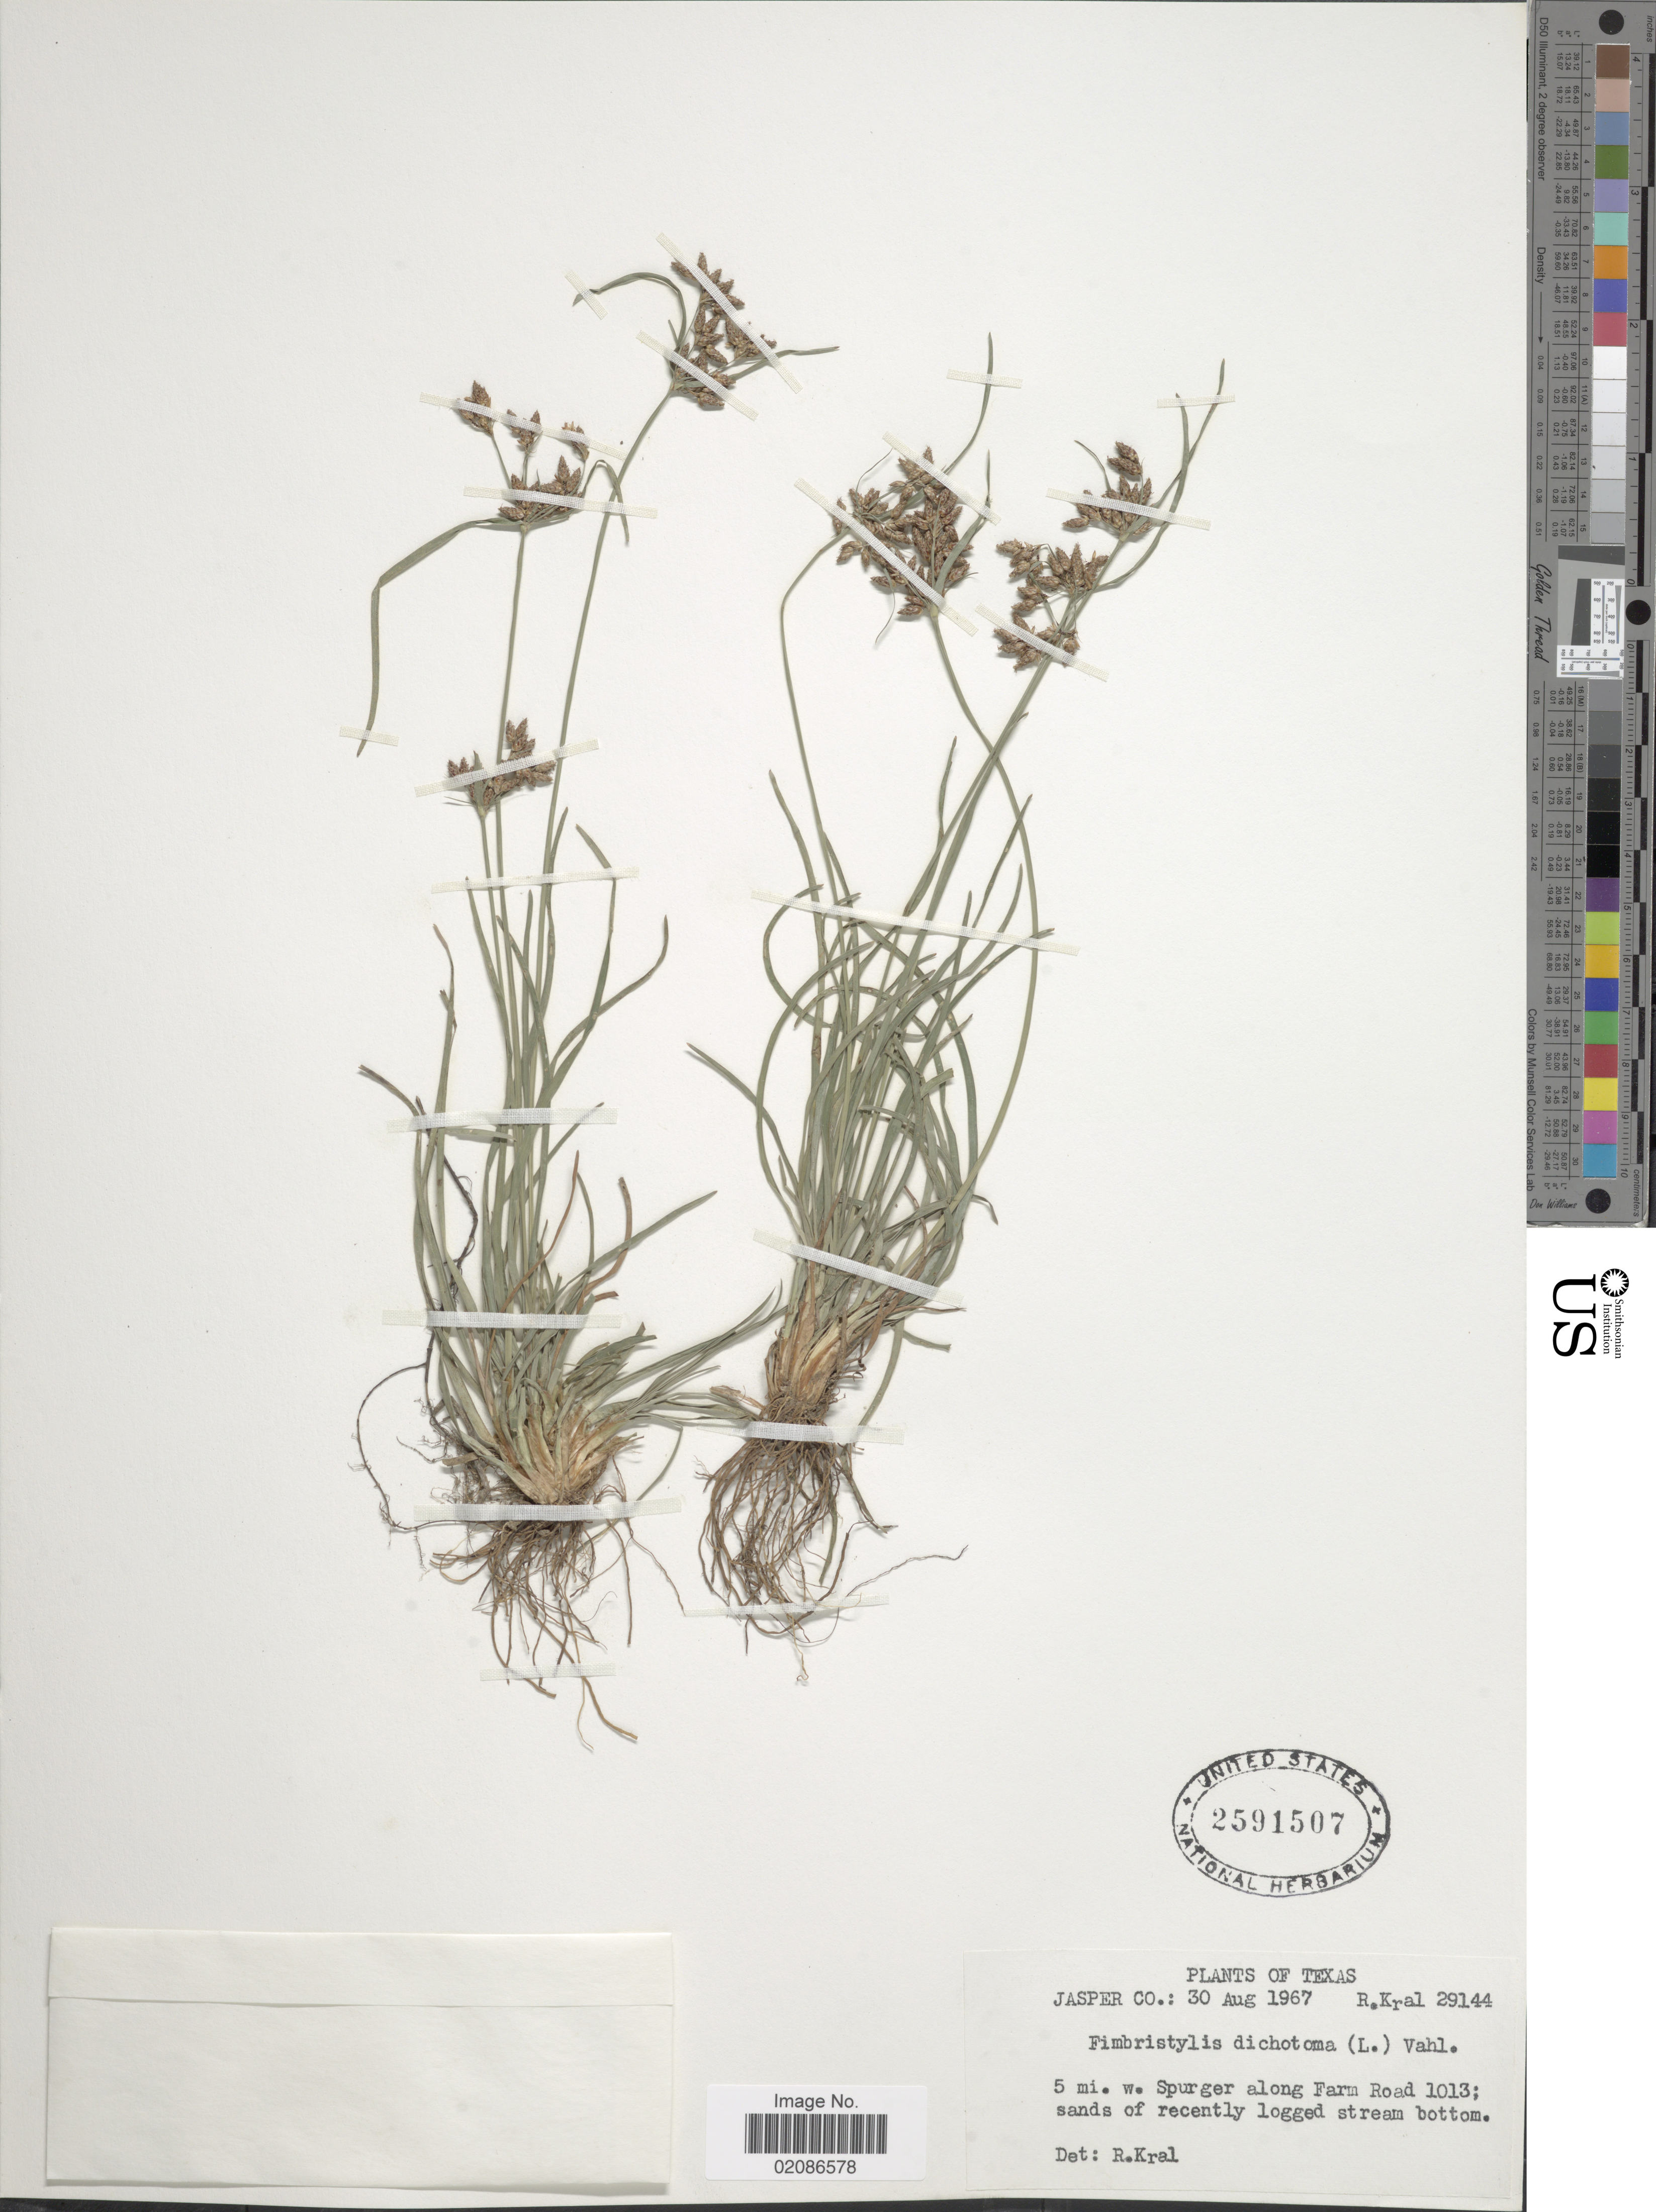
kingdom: Plantae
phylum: Tracheophyta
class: Liliopsida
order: Poales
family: Cyperaceae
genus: Fimbristylis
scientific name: Fimbristylis dichotoma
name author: (L.) Vahl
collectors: R. Kral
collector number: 29144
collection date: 1967-08-30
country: United States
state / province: Texas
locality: Jasper Co; 5 mi w Spurger along Farm Road 1013; sands of recently logged stream bottom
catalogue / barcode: US 2591507